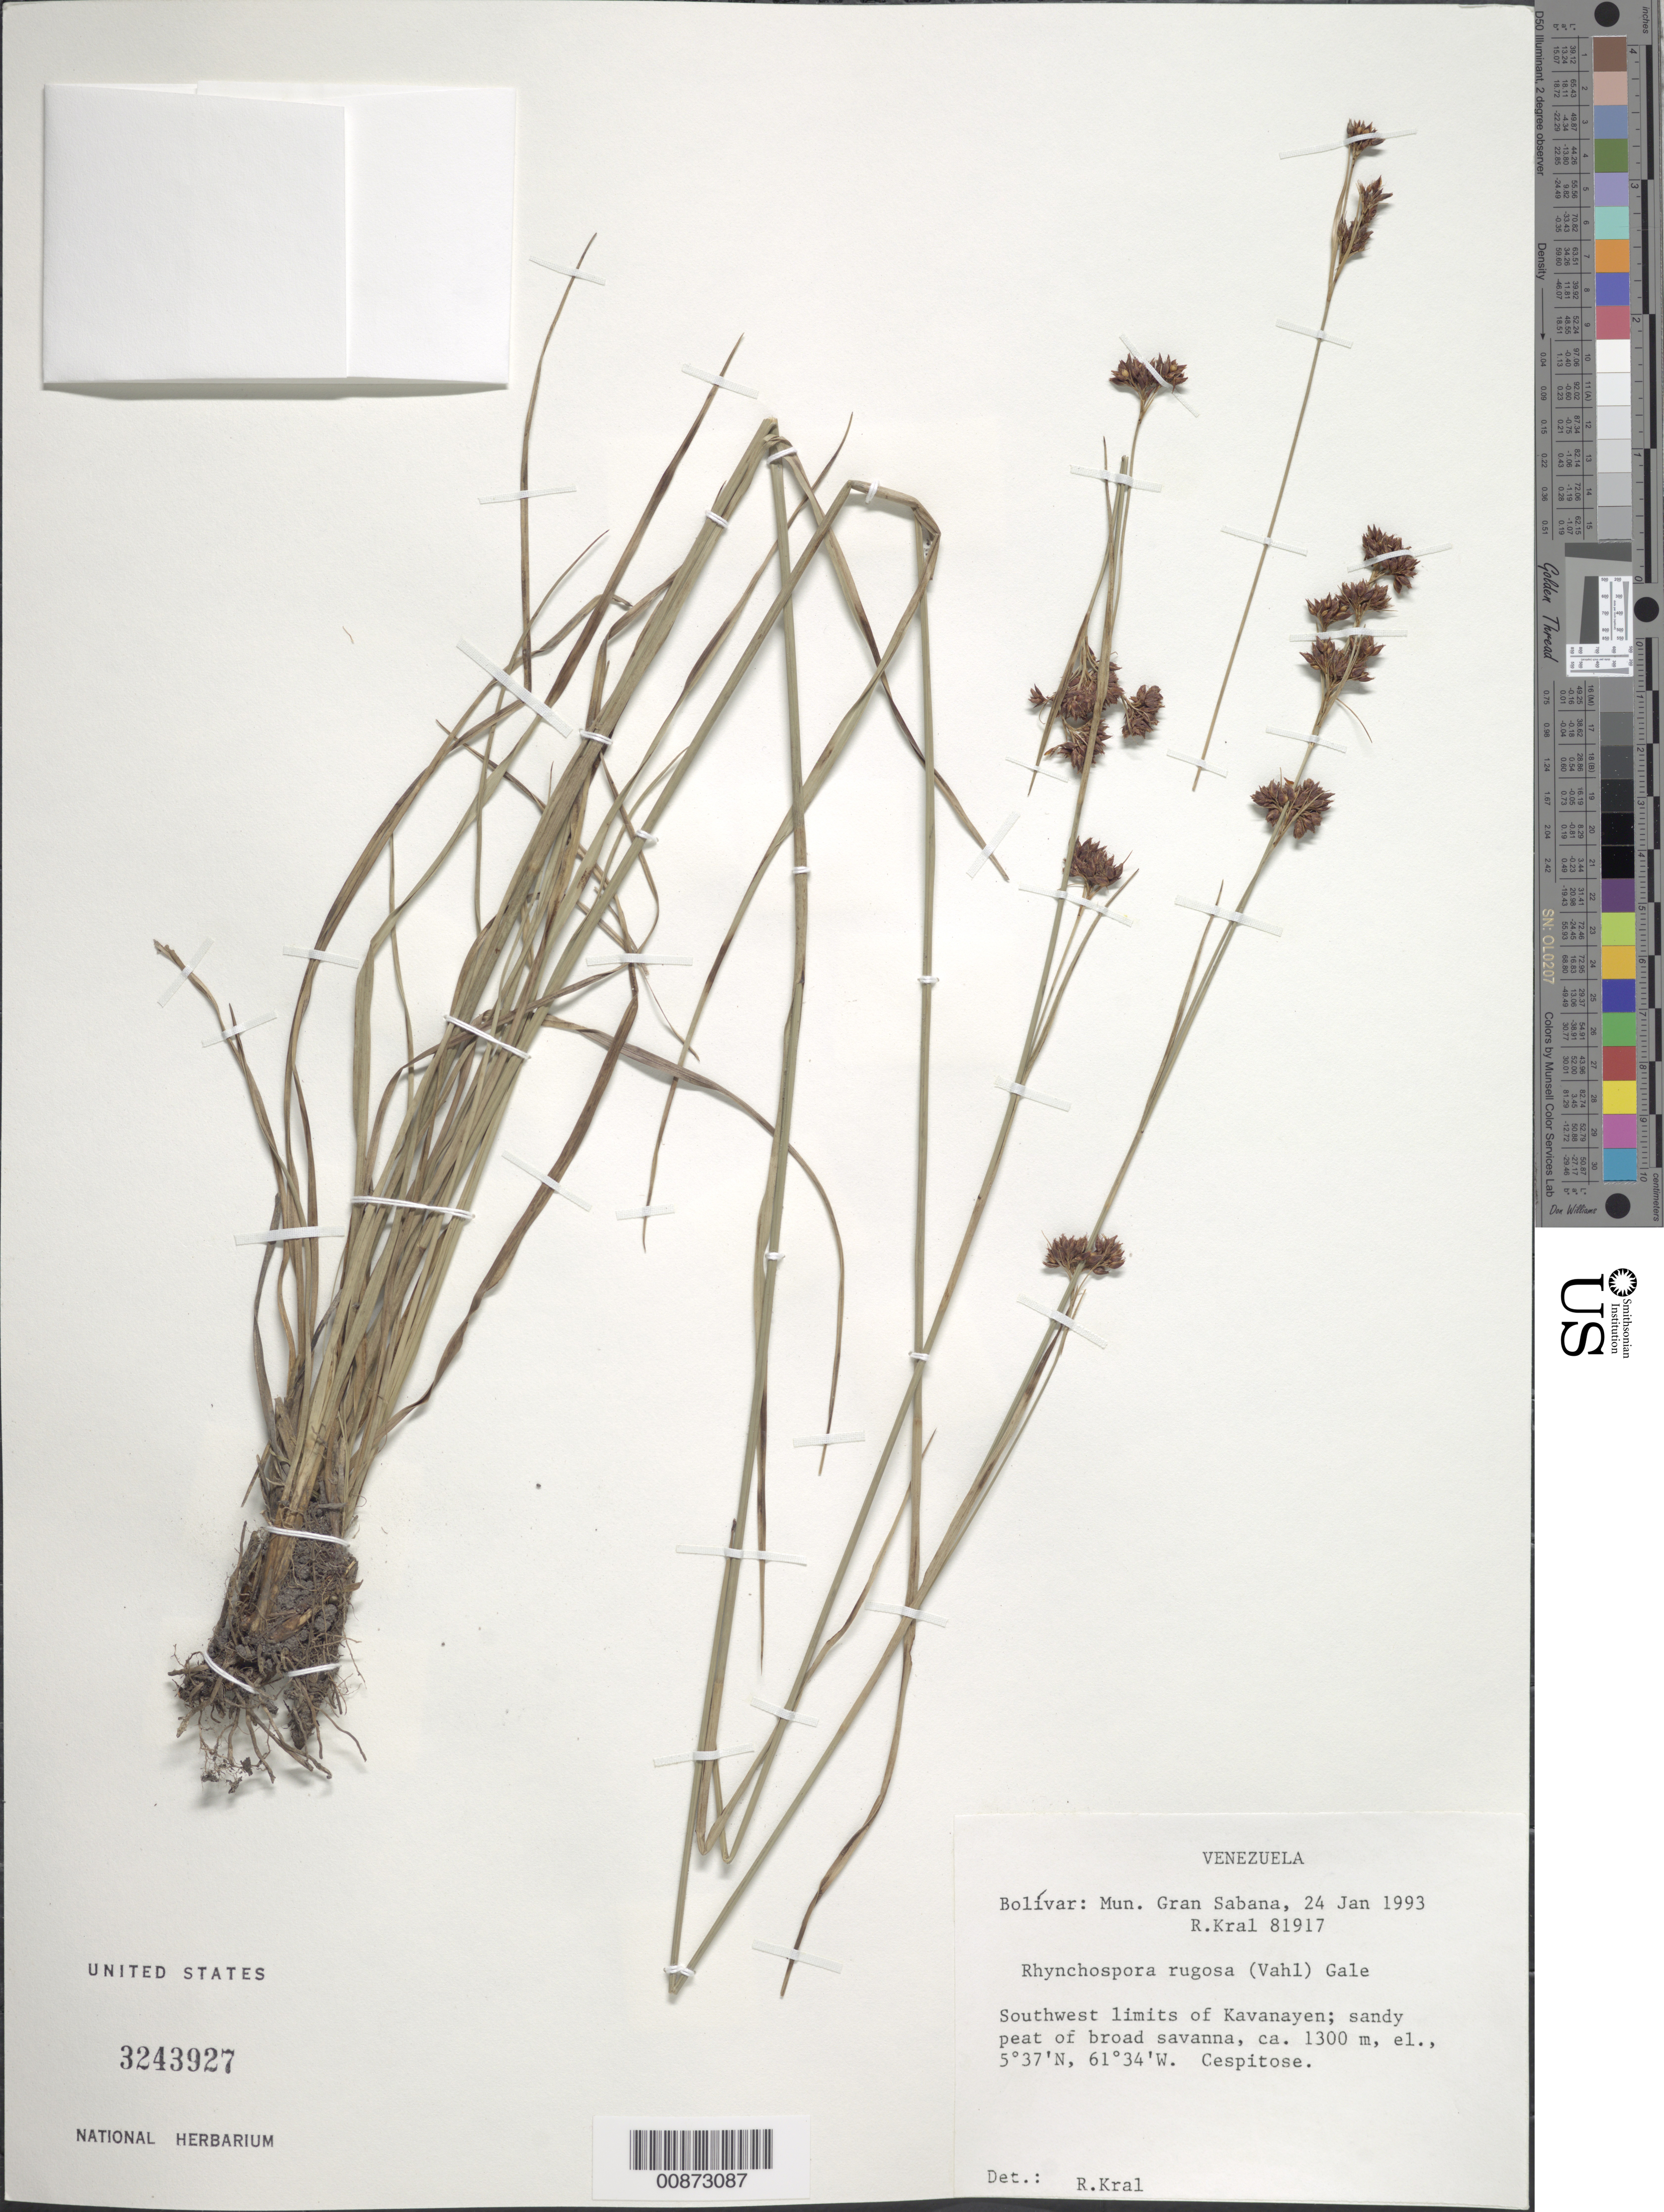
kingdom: Plantae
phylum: Tracheophyta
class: Liliopsida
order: Poales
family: Cyperaceae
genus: Rhynchospora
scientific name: Rhynchospora rugosa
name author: (Vahl) Gale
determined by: Kral, Robert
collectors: R. Kral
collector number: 81817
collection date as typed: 24-Jan-93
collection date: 1993-01-24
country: Venezuela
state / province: Bolívar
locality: Mun. Gran Sabana, Kavanayén, SW limits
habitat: Sandy peat of broad savanna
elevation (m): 1300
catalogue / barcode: US 3243927